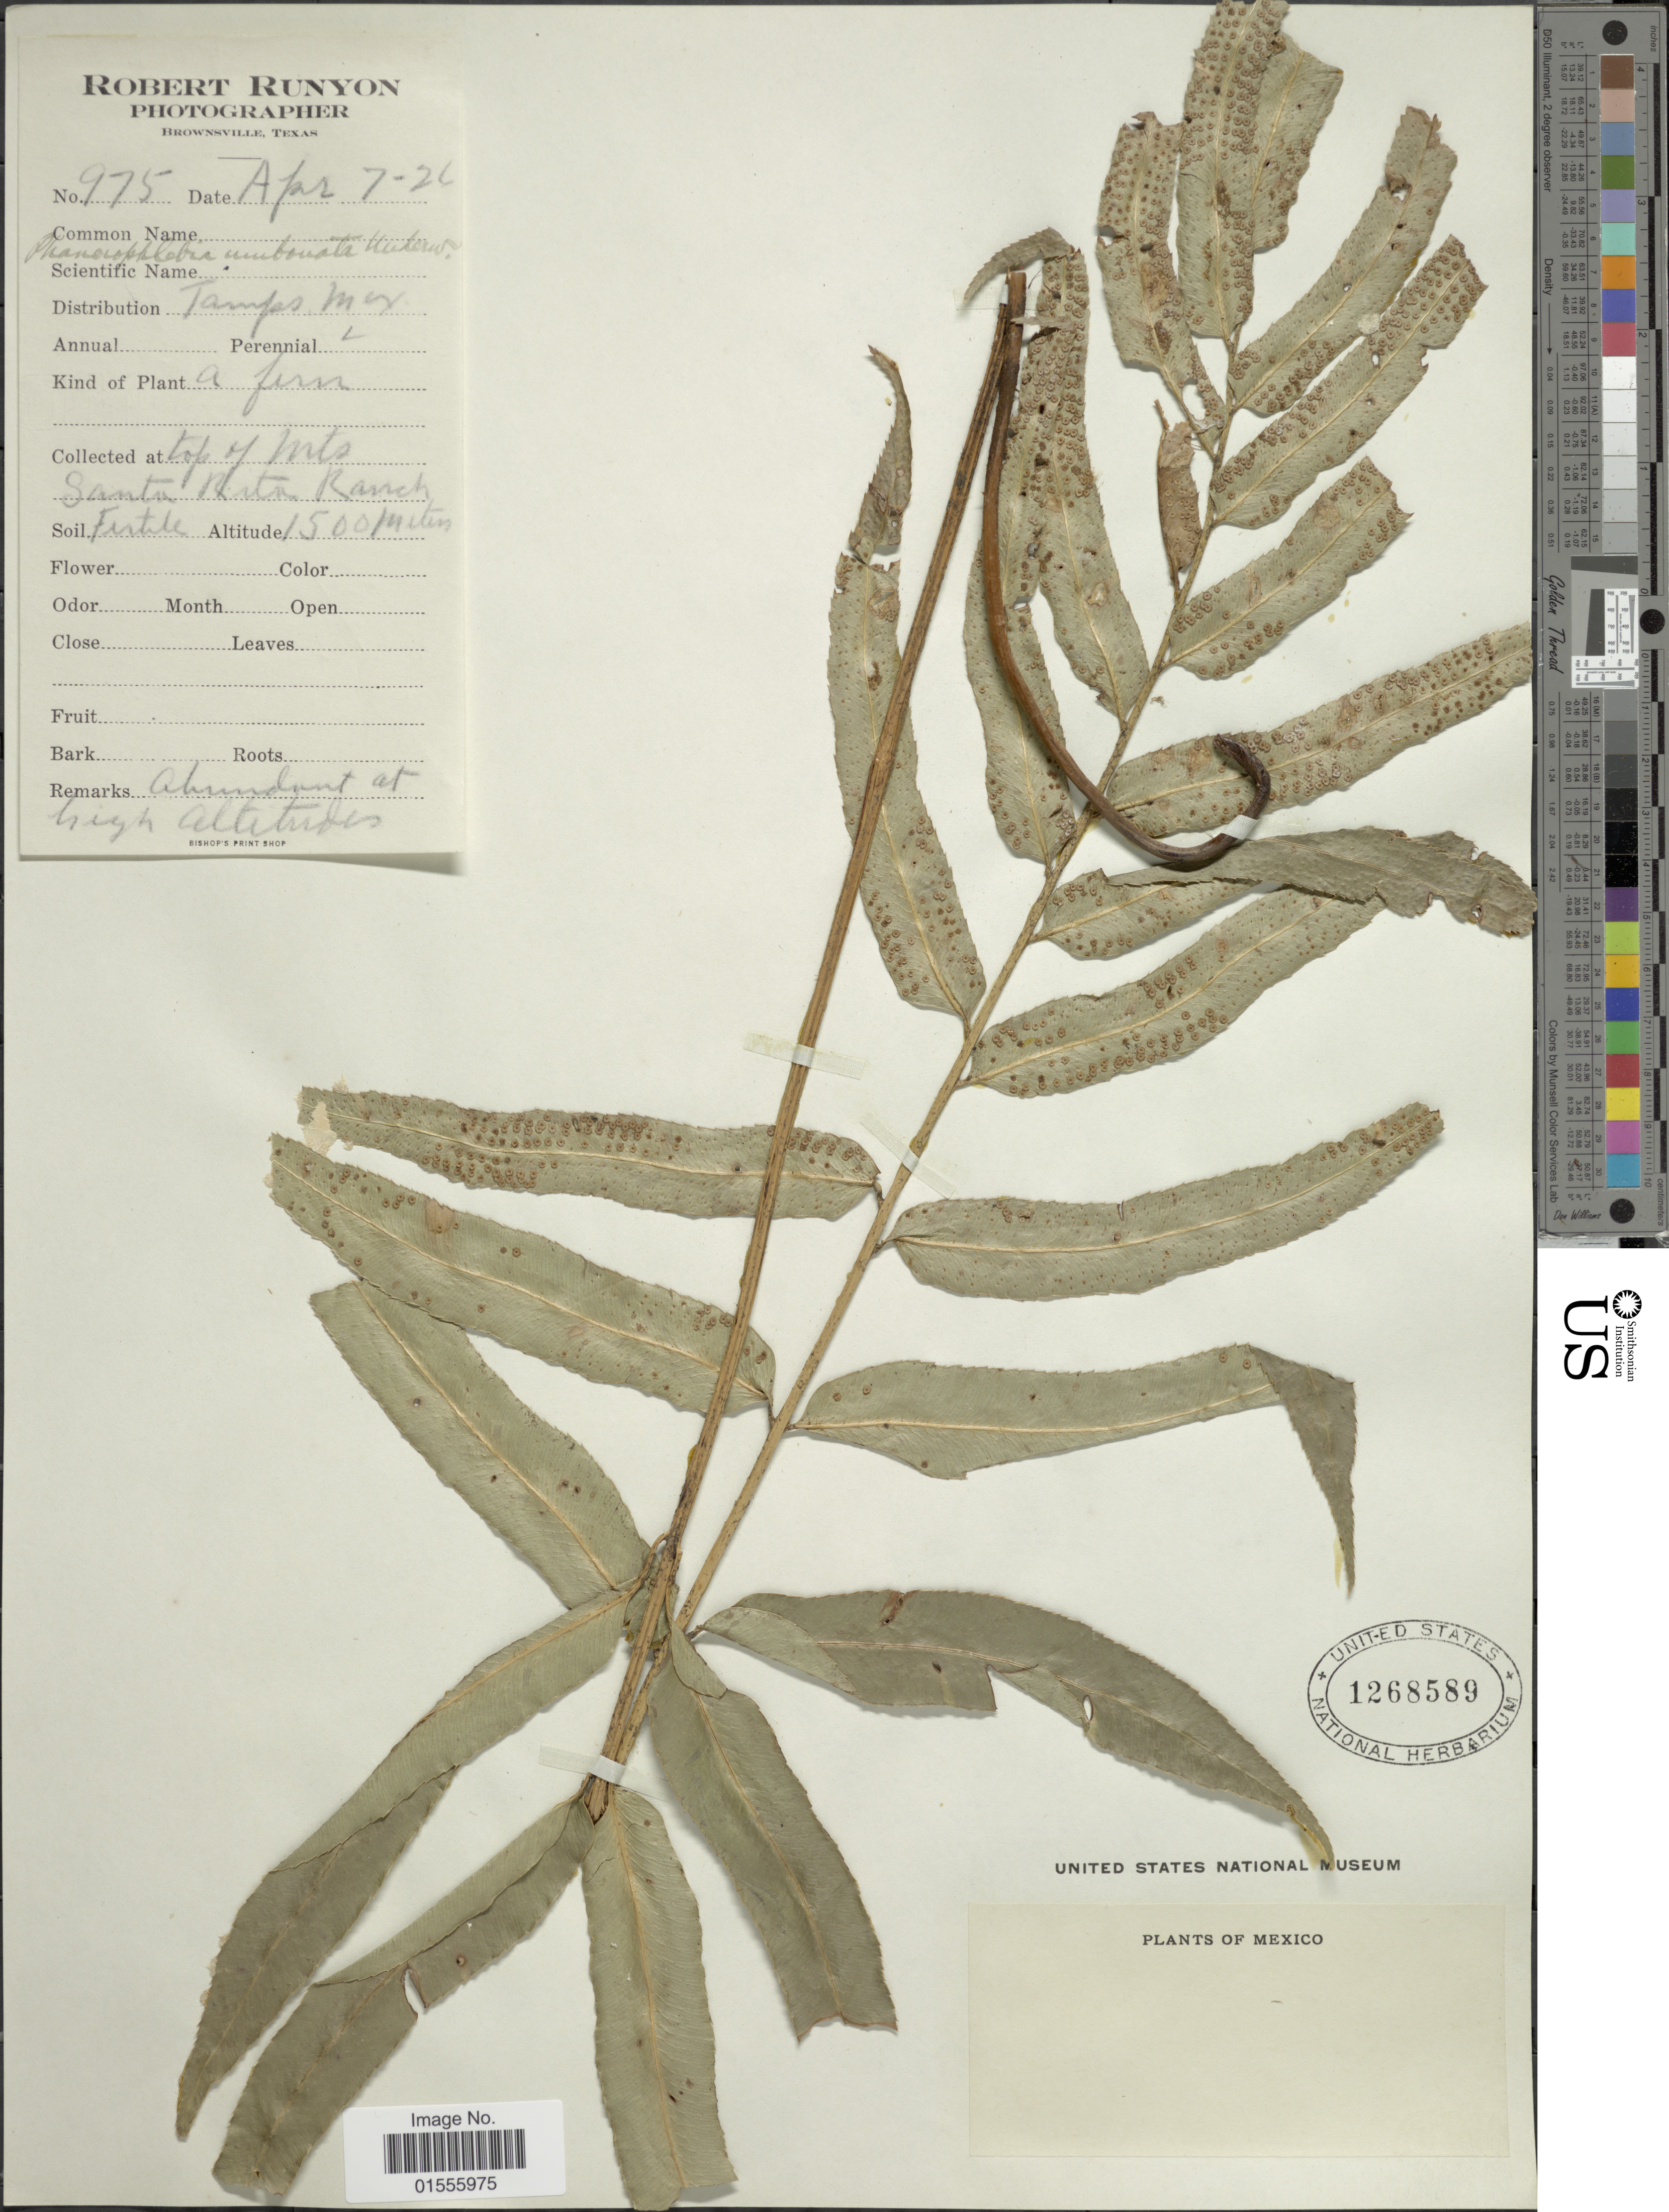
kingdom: Plantae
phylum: Tracheophyta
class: Polypodiopsida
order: Polypodiales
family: Dryopteridaceae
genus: Phanerophlebia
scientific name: Phanerophlebia umbonata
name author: Underw.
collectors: R. Runyon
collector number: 975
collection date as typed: Transcribed d/m/y: 7/4/26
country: Mexico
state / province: Tamaulipas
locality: Top of Mts Santa Rita Ranch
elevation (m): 1500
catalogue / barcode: US 1268589